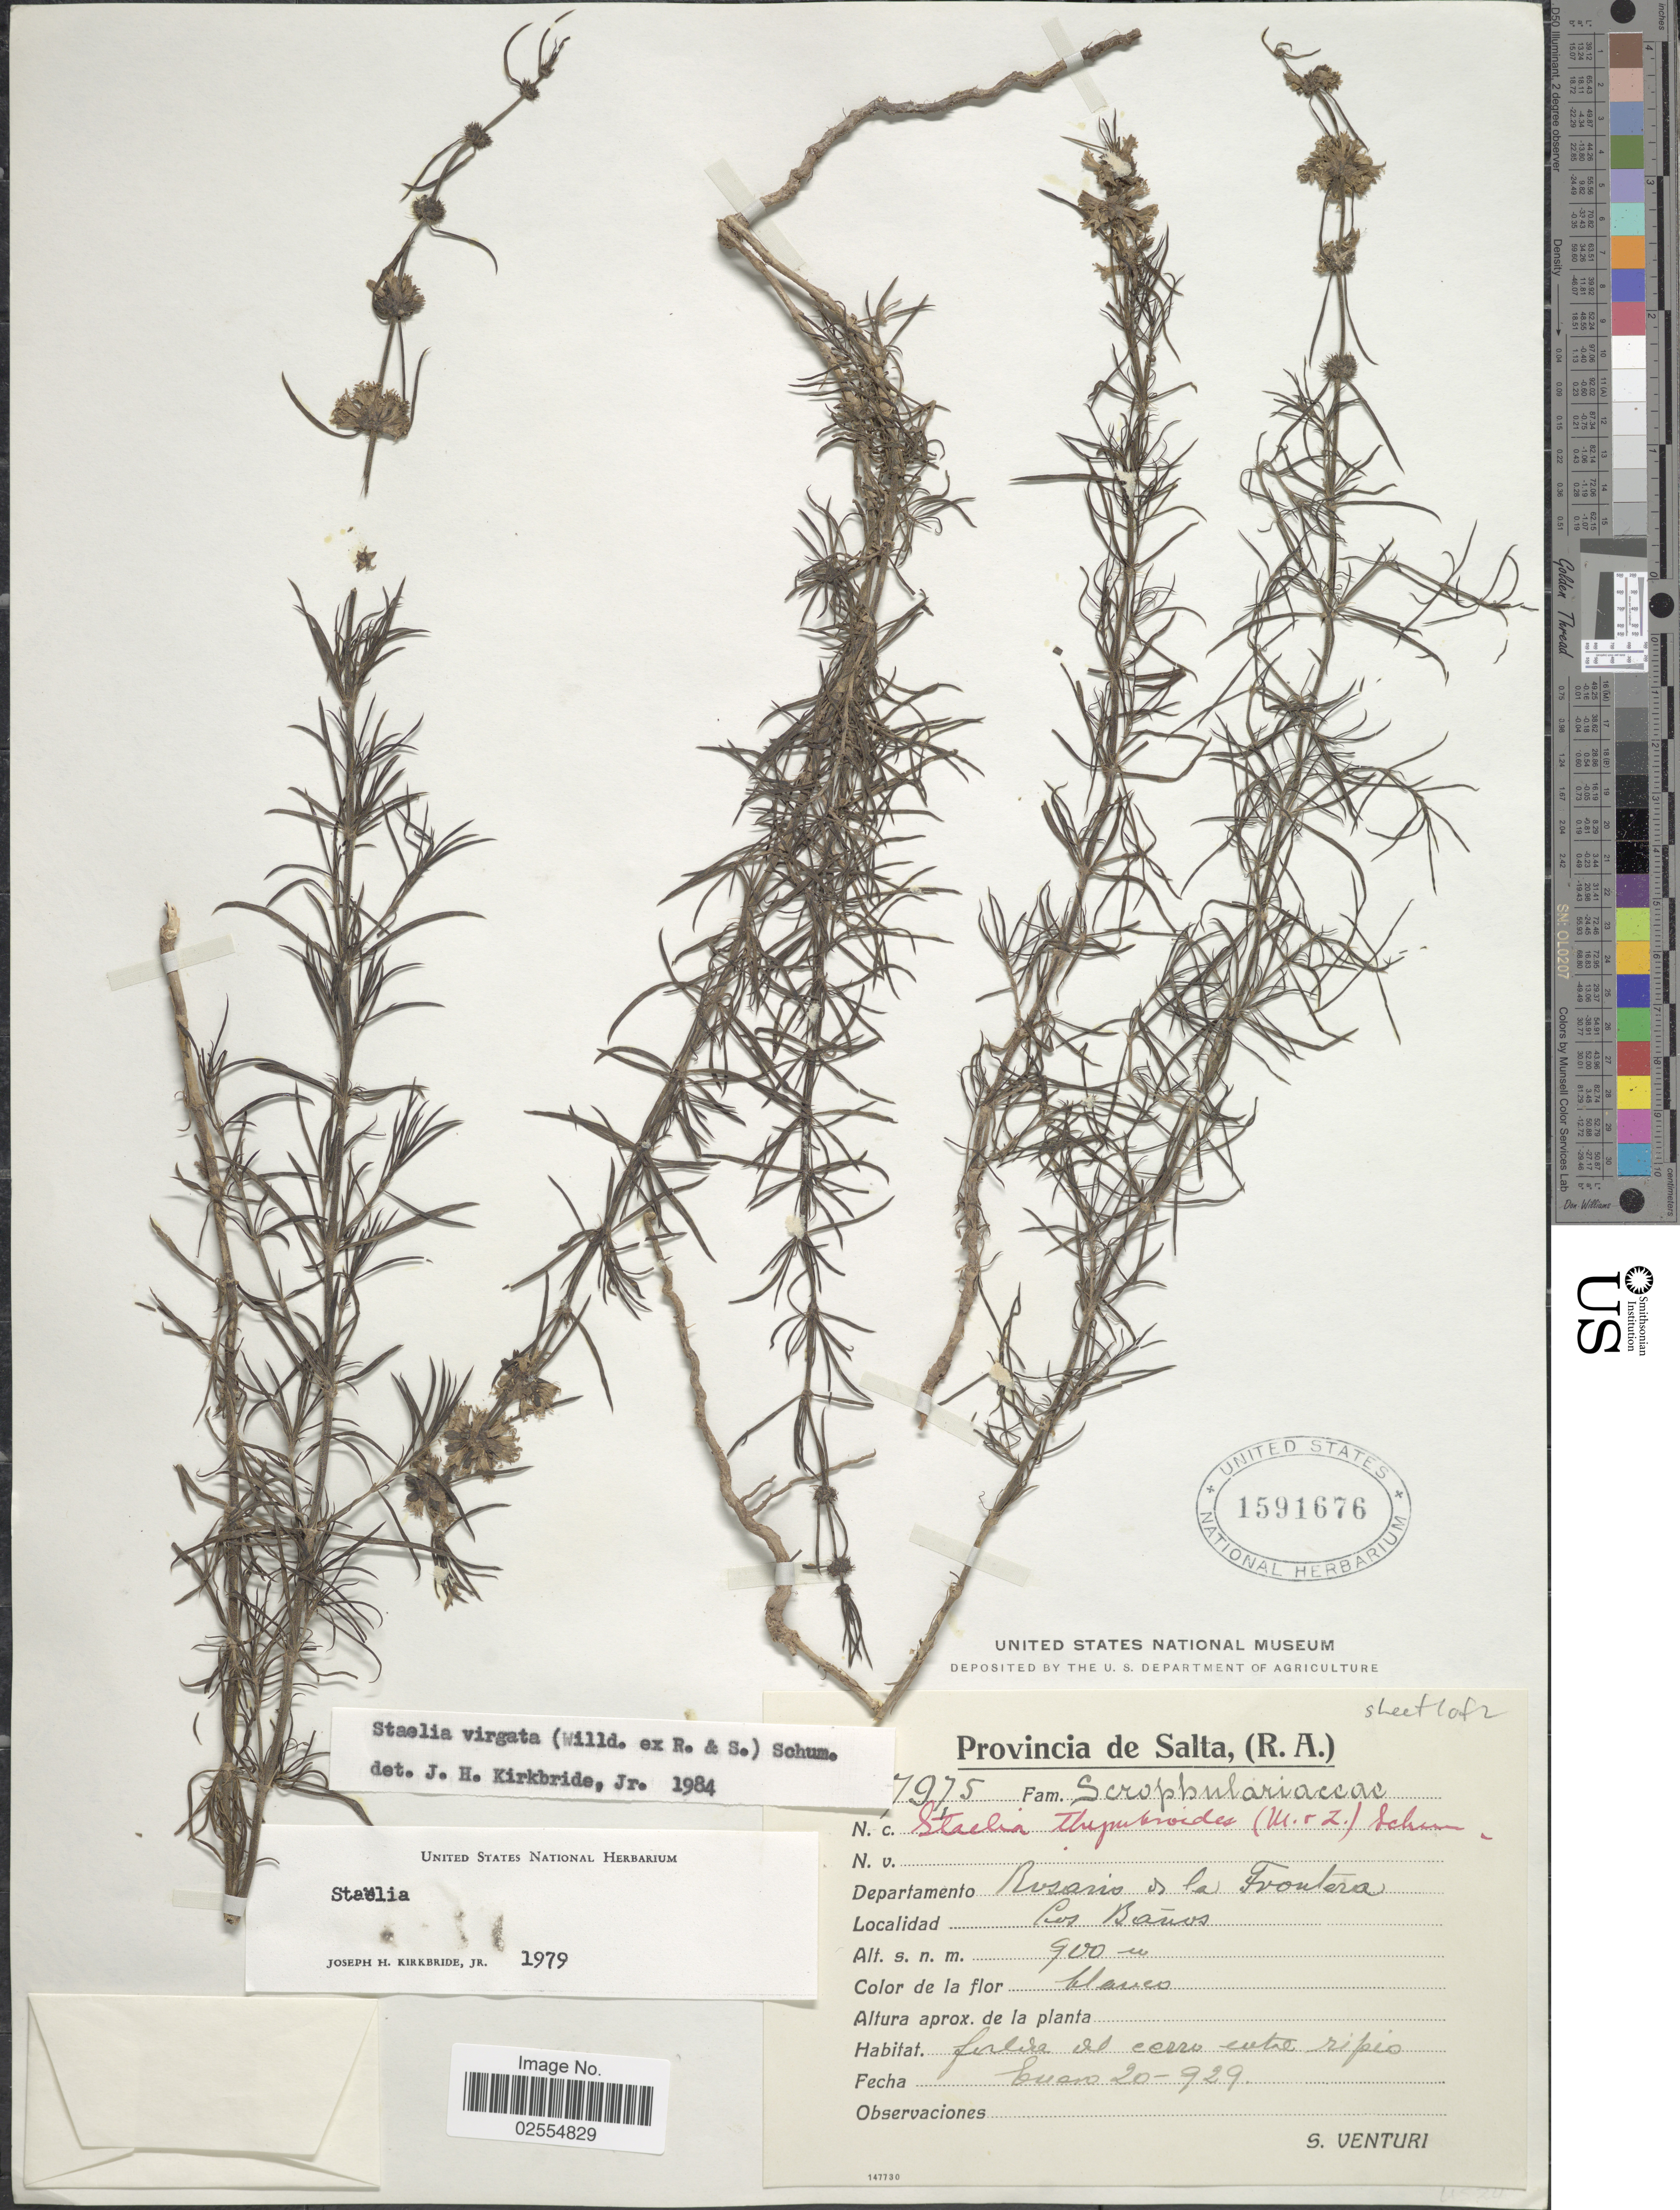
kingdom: Plantae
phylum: Tracheophyta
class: Magnoliopsida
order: Gentianales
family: Rubiaceae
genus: Staelia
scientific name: Staelia virgata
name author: (Link ex Roem. & Schult.) K. Schum.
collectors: S. Venturi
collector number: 7975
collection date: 1929-01-20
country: Argentina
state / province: Salta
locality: Provinca de Salta, (R.A.), Departamento Rosario de la Frontera, Los Banos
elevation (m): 900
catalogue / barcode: US 1591676